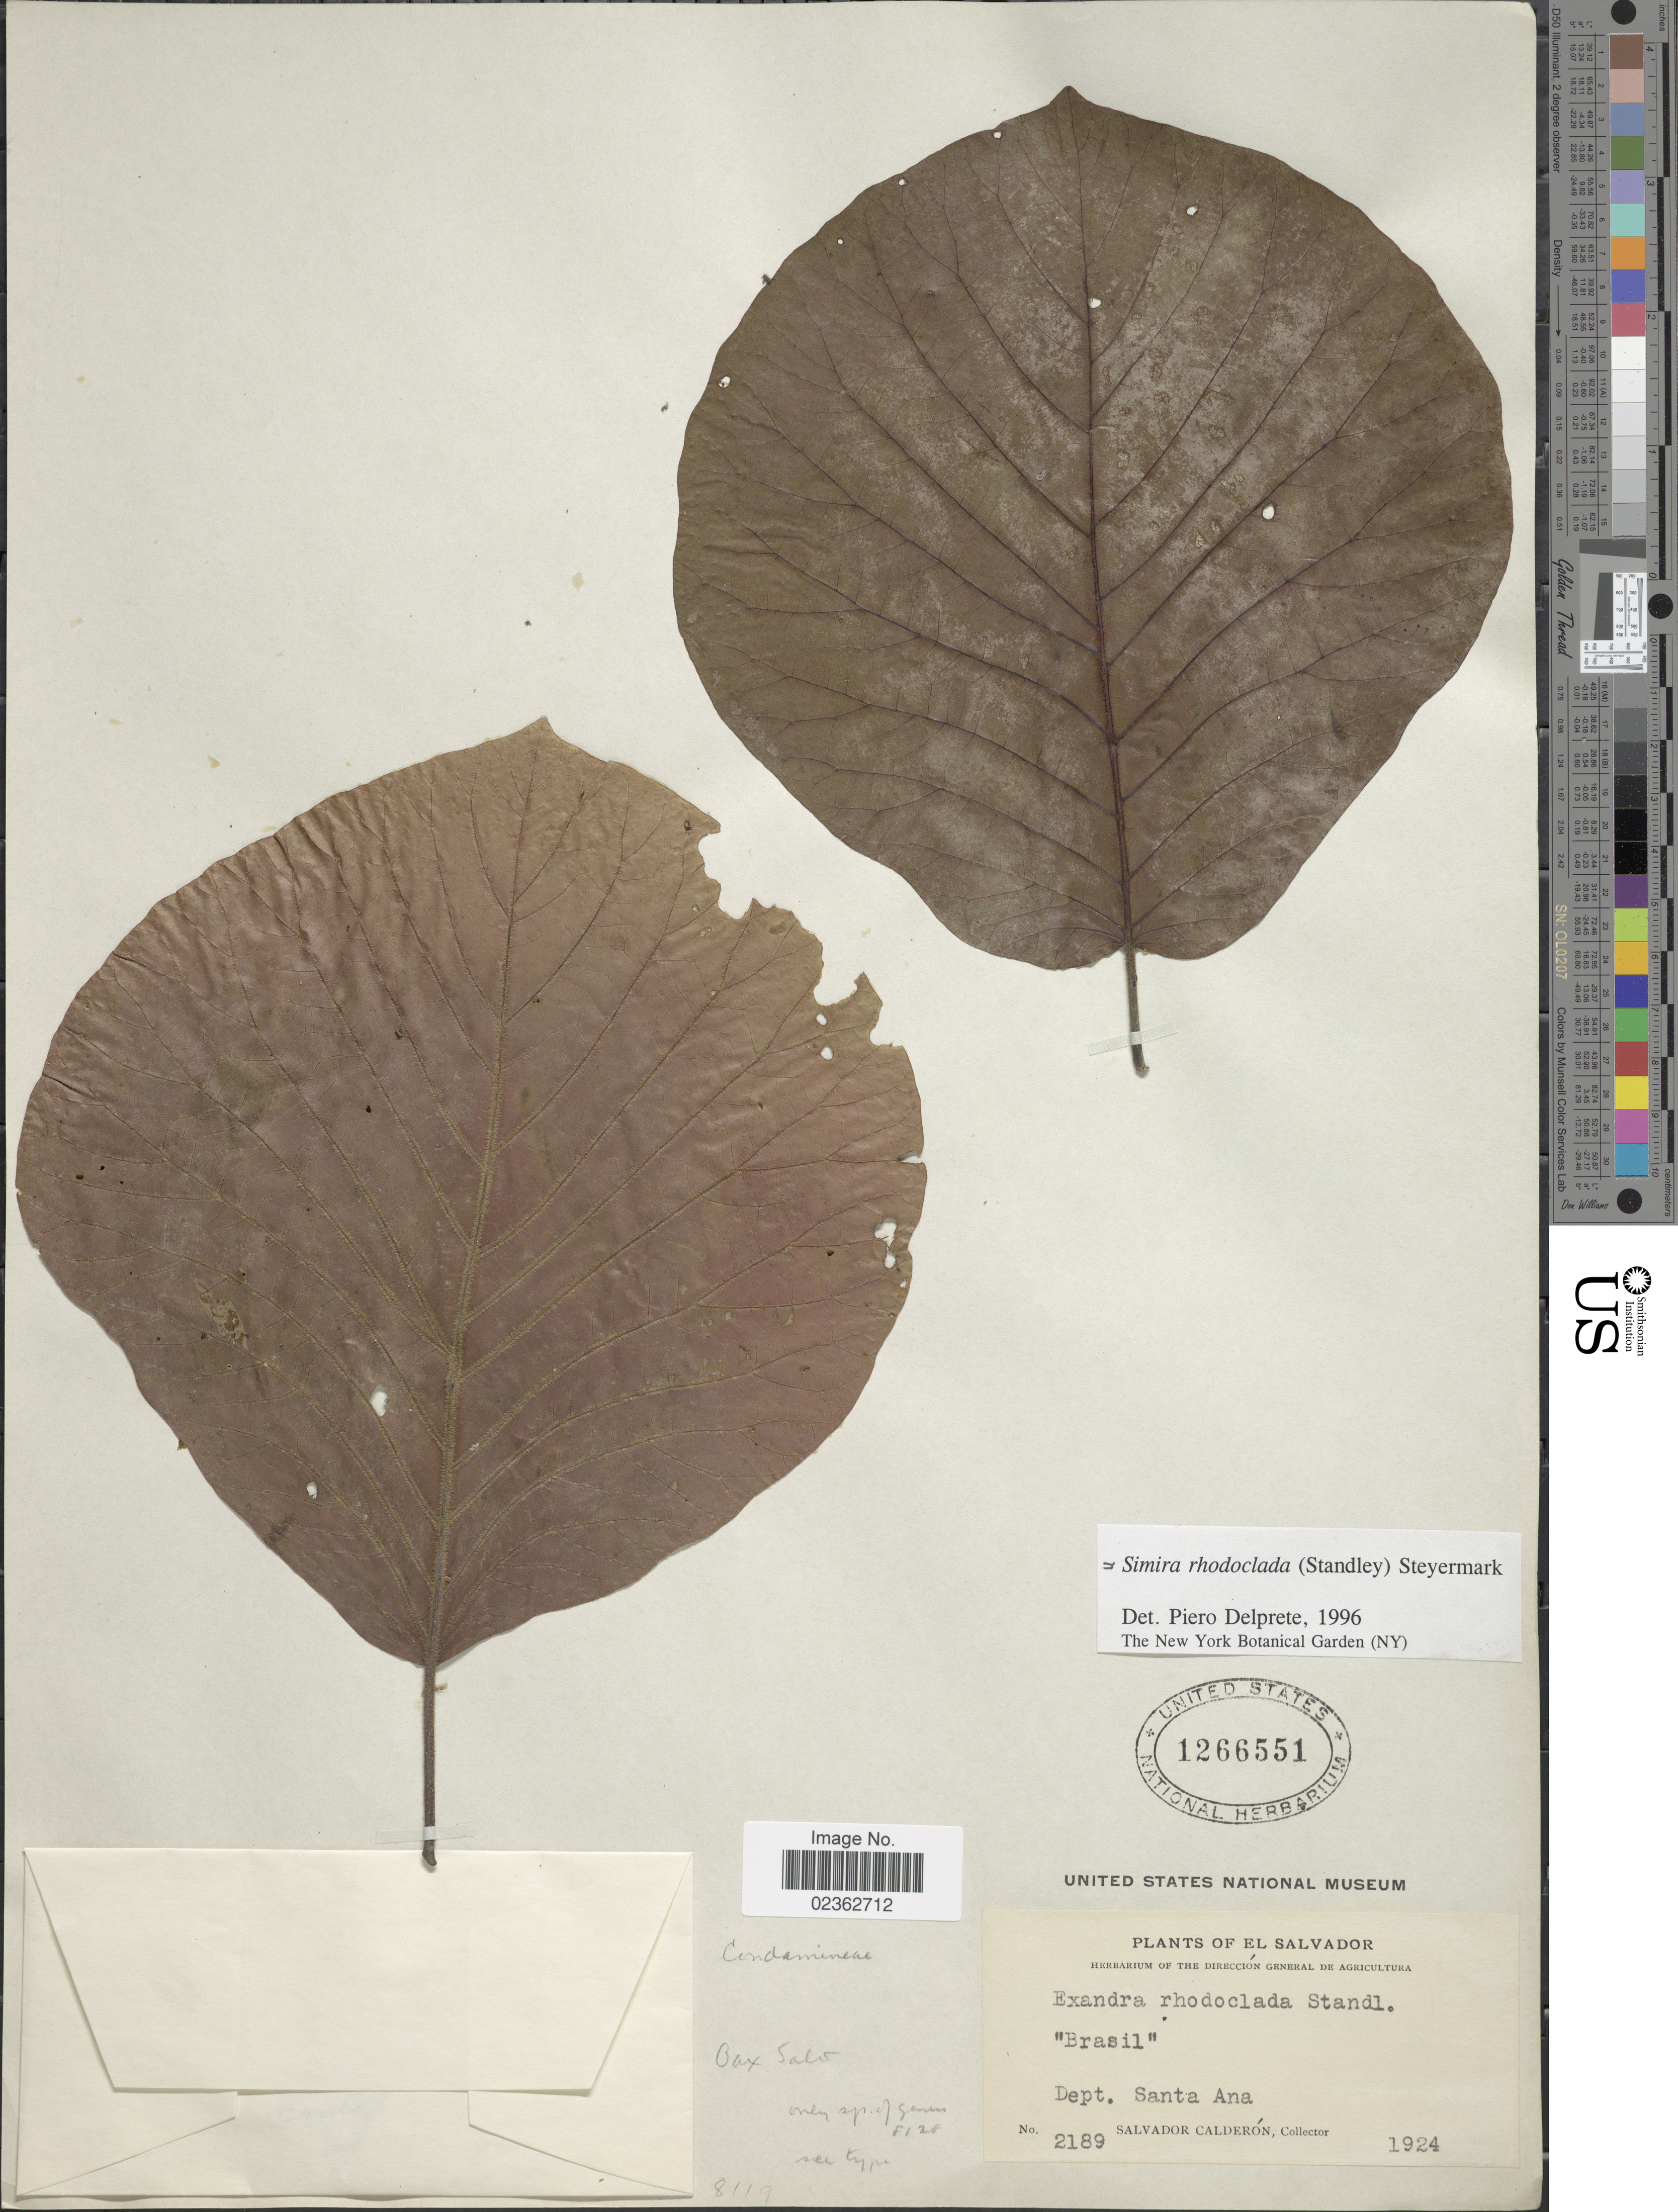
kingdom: Plantae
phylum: Tracheophyta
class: Magnoliopsida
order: Gentianales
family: Rubiaceae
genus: Simira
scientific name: Simira rhodoclada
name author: (Standl.) Steyerm.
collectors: S. Calderón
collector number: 2189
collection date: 1924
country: El Salvador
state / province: Santa Ana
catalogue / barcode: US 1266551